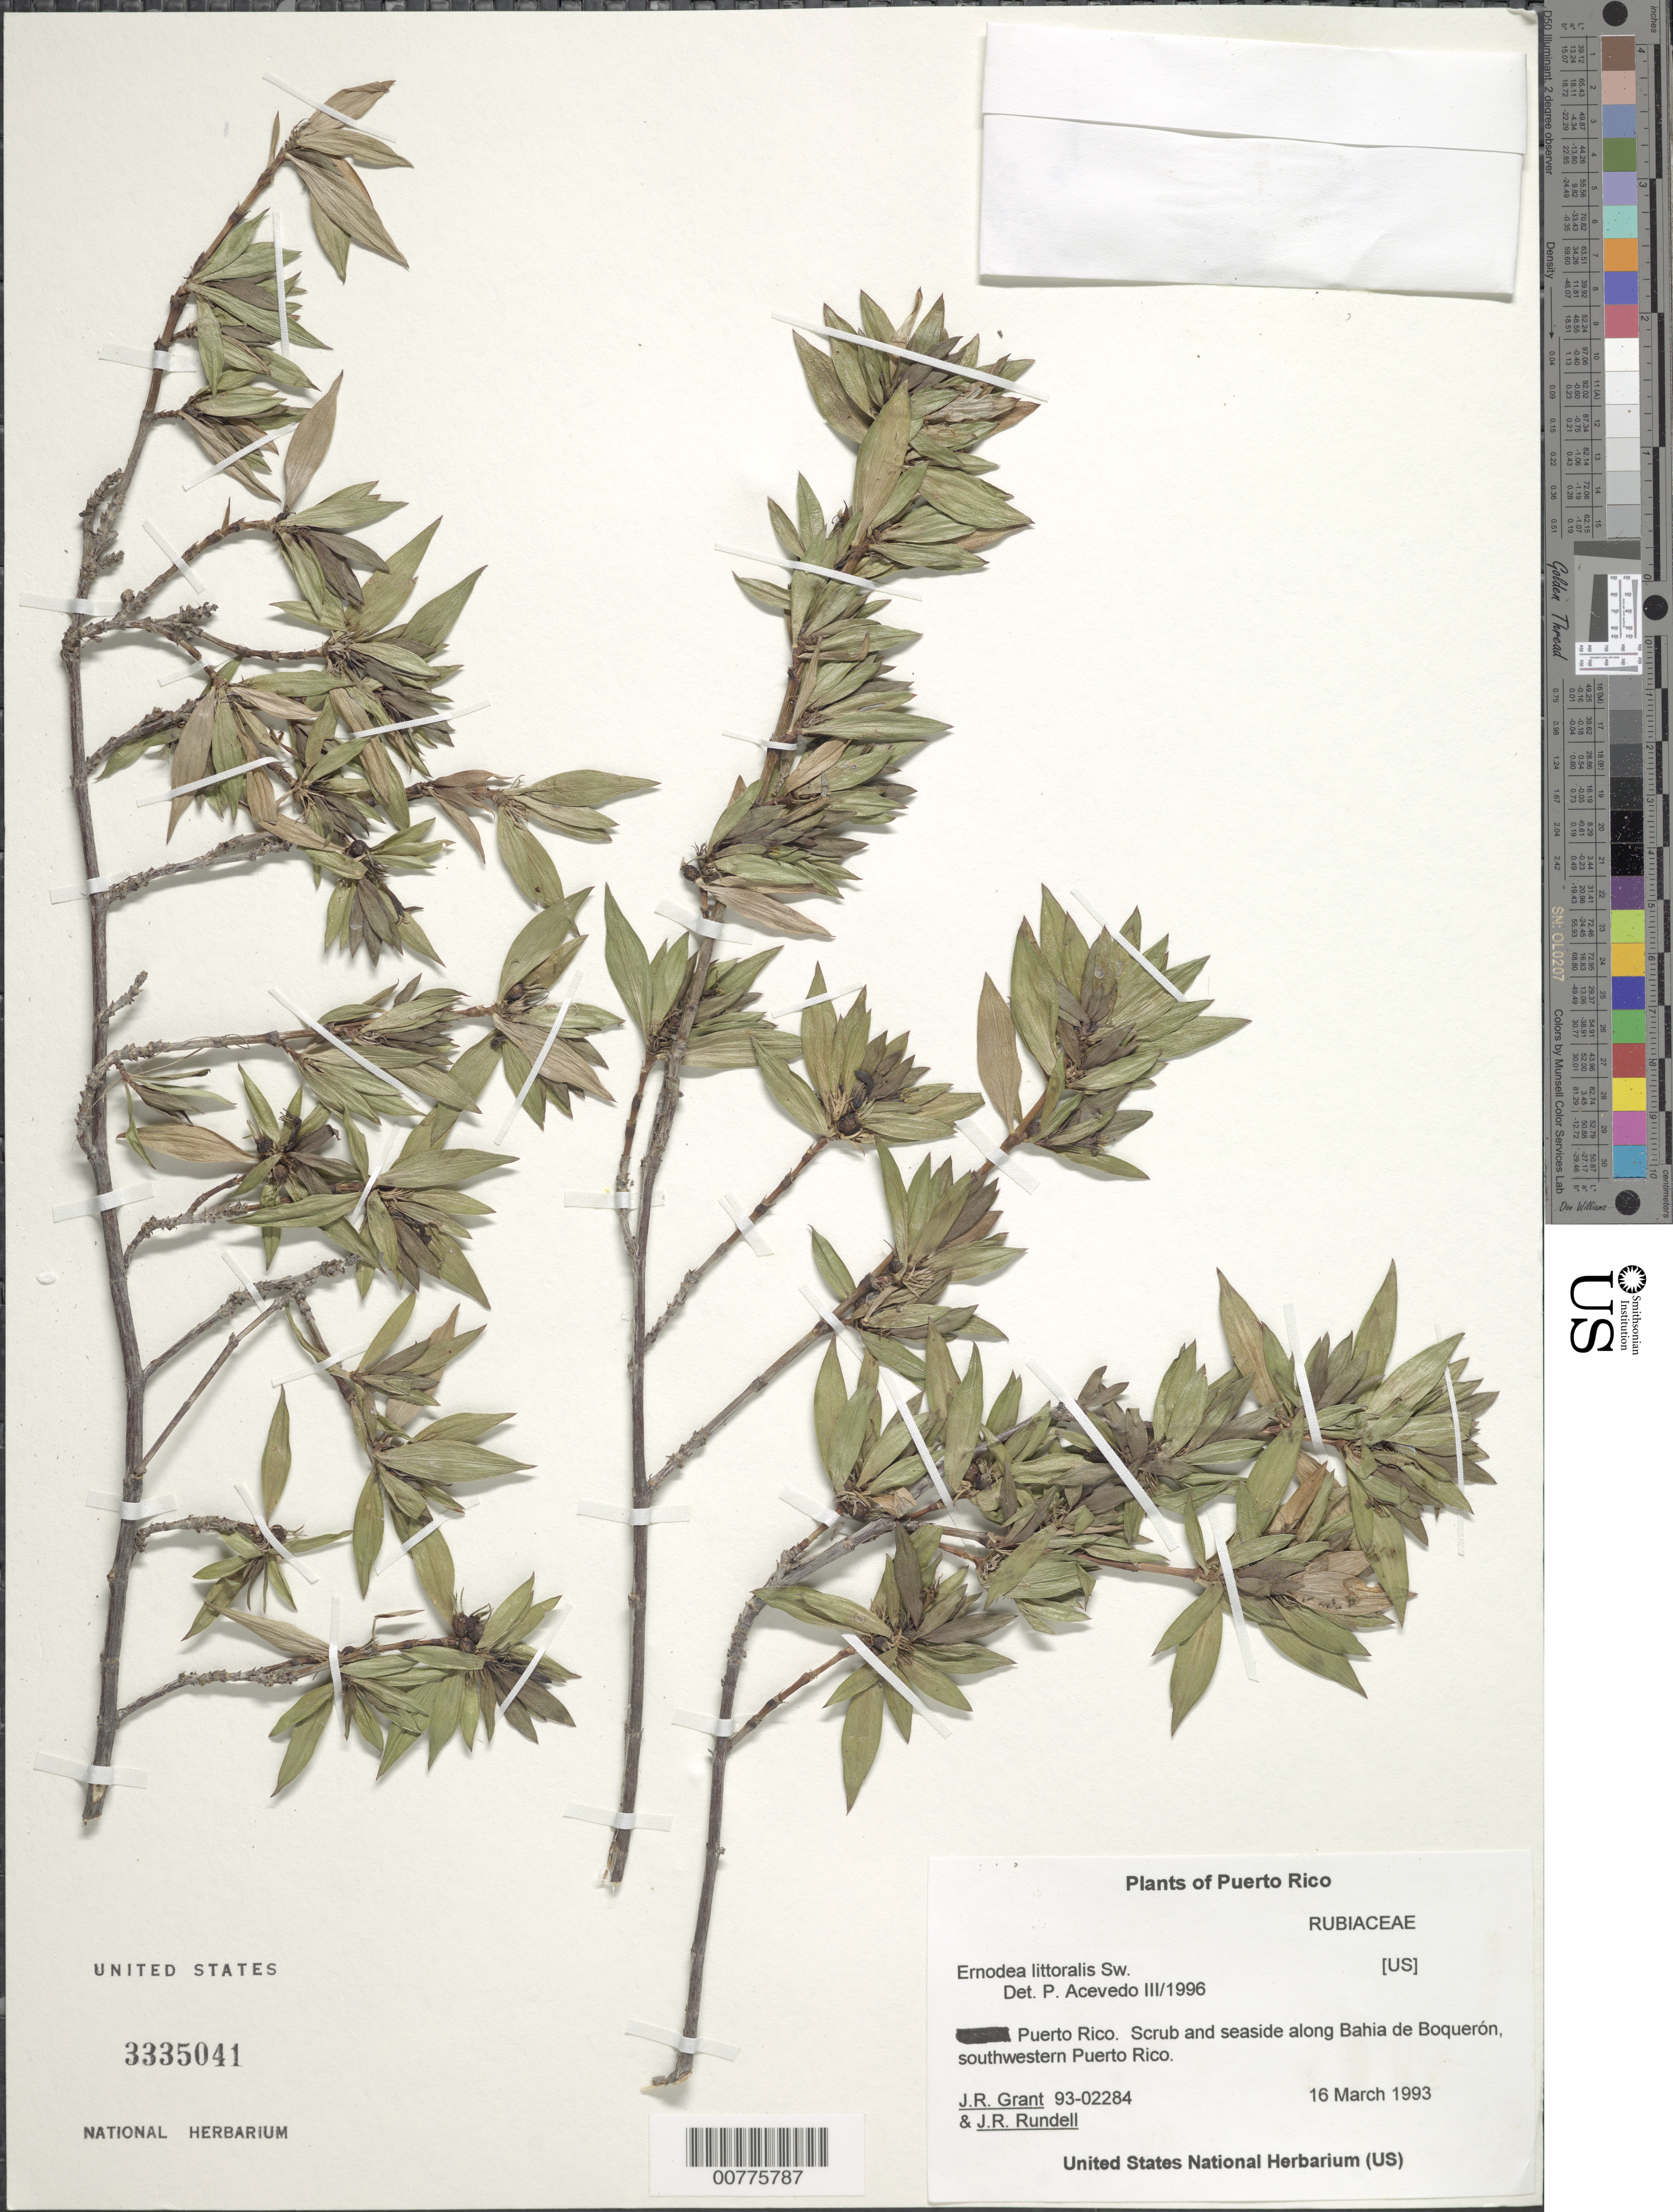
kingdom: Plantae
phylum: Tracheophyta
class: Magnoliopsida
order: Gentianales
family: Rubiaceae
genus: Ernodea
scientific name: Ernodea littoralis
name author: Sw.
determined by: Acevedo-Rodríguez, P., (BOT), Smithsonian Institution - National Museum of Natural History (UNITED STATES)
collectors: J. R. Grant & J. R. Rundell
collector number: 93-02284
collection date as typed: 16 Mar 1993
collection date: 1993-03-16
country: Puerto Rico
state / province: Cabo Rojo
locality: Scrub and seaside along Bahia de Boqueron, southwestern Puerto Rico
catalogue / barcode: US 3335041